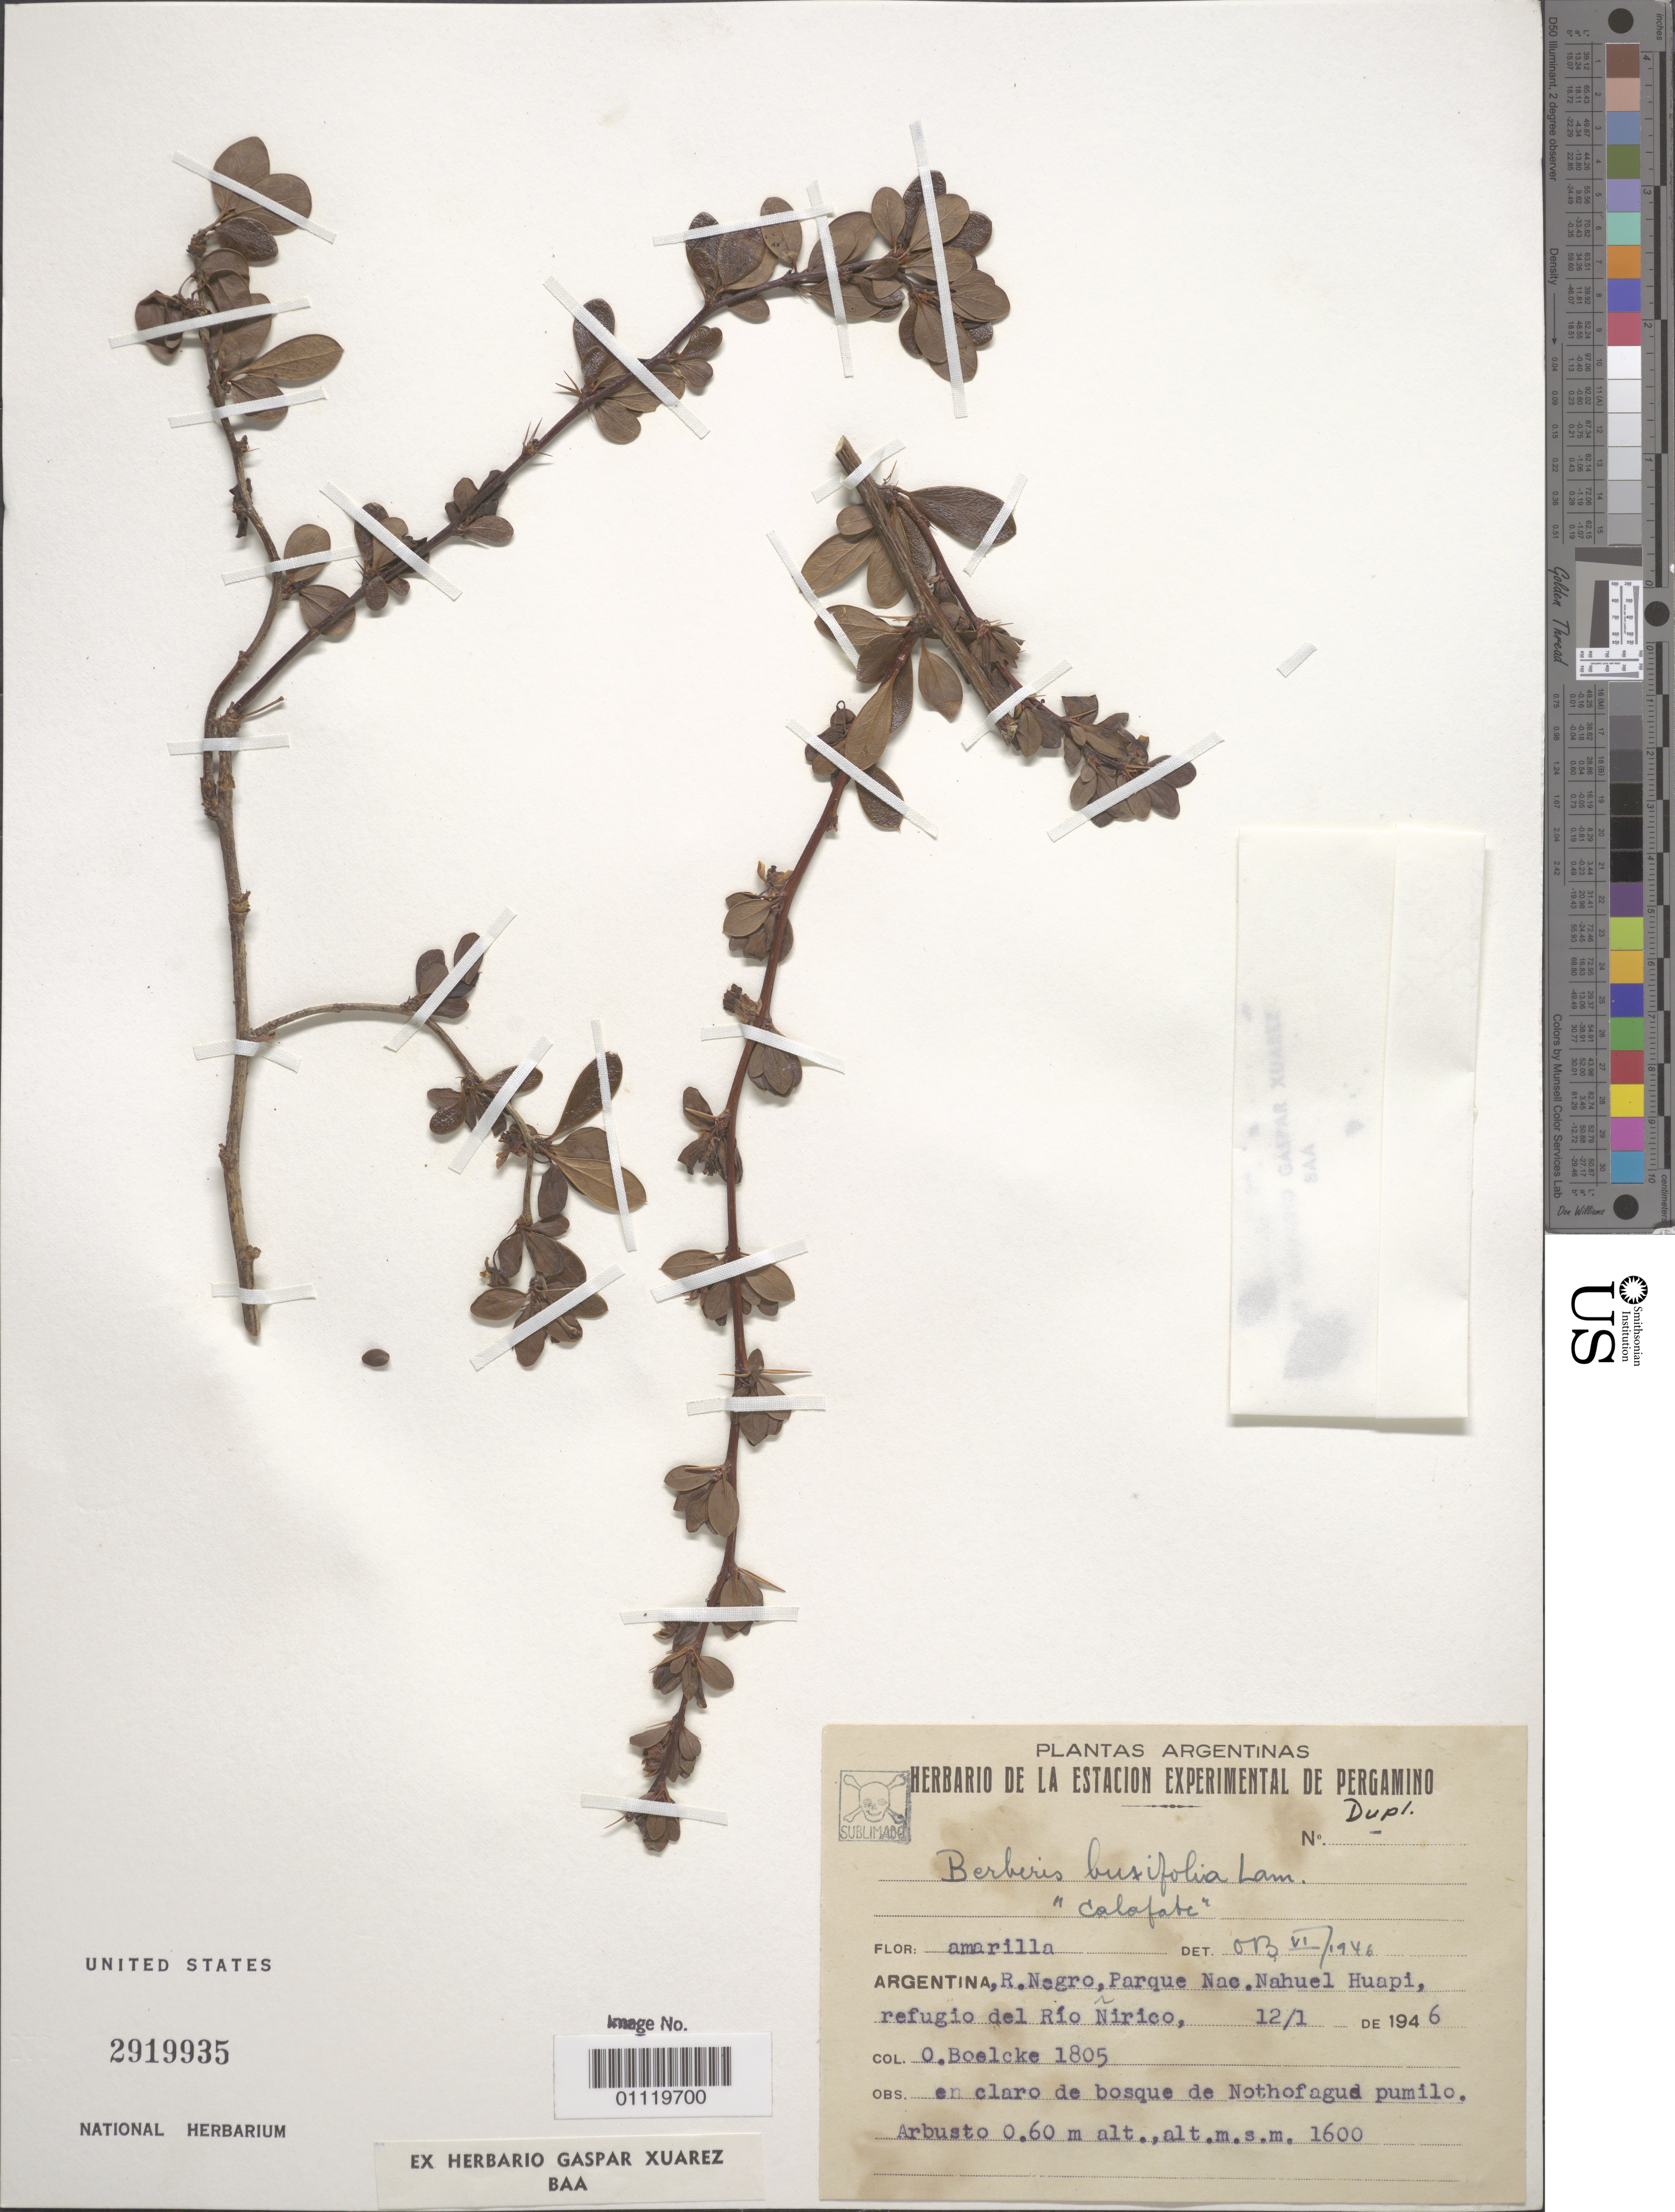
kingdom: Plantae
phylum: Tracheophyta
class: Magnoliopsida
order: Ranunculales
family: Berberidaceae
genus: Berberis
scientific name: Berberis buxifolia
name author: Lam.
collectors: O. Boelcke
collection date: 1946-01-12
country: Argentina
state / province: Rio Negro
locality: Nahuel Huapi National Park, Rio Nirico refuge. In the clearing of Nothofagus pumilo woods.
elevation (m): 1600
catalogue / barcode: US 2919935